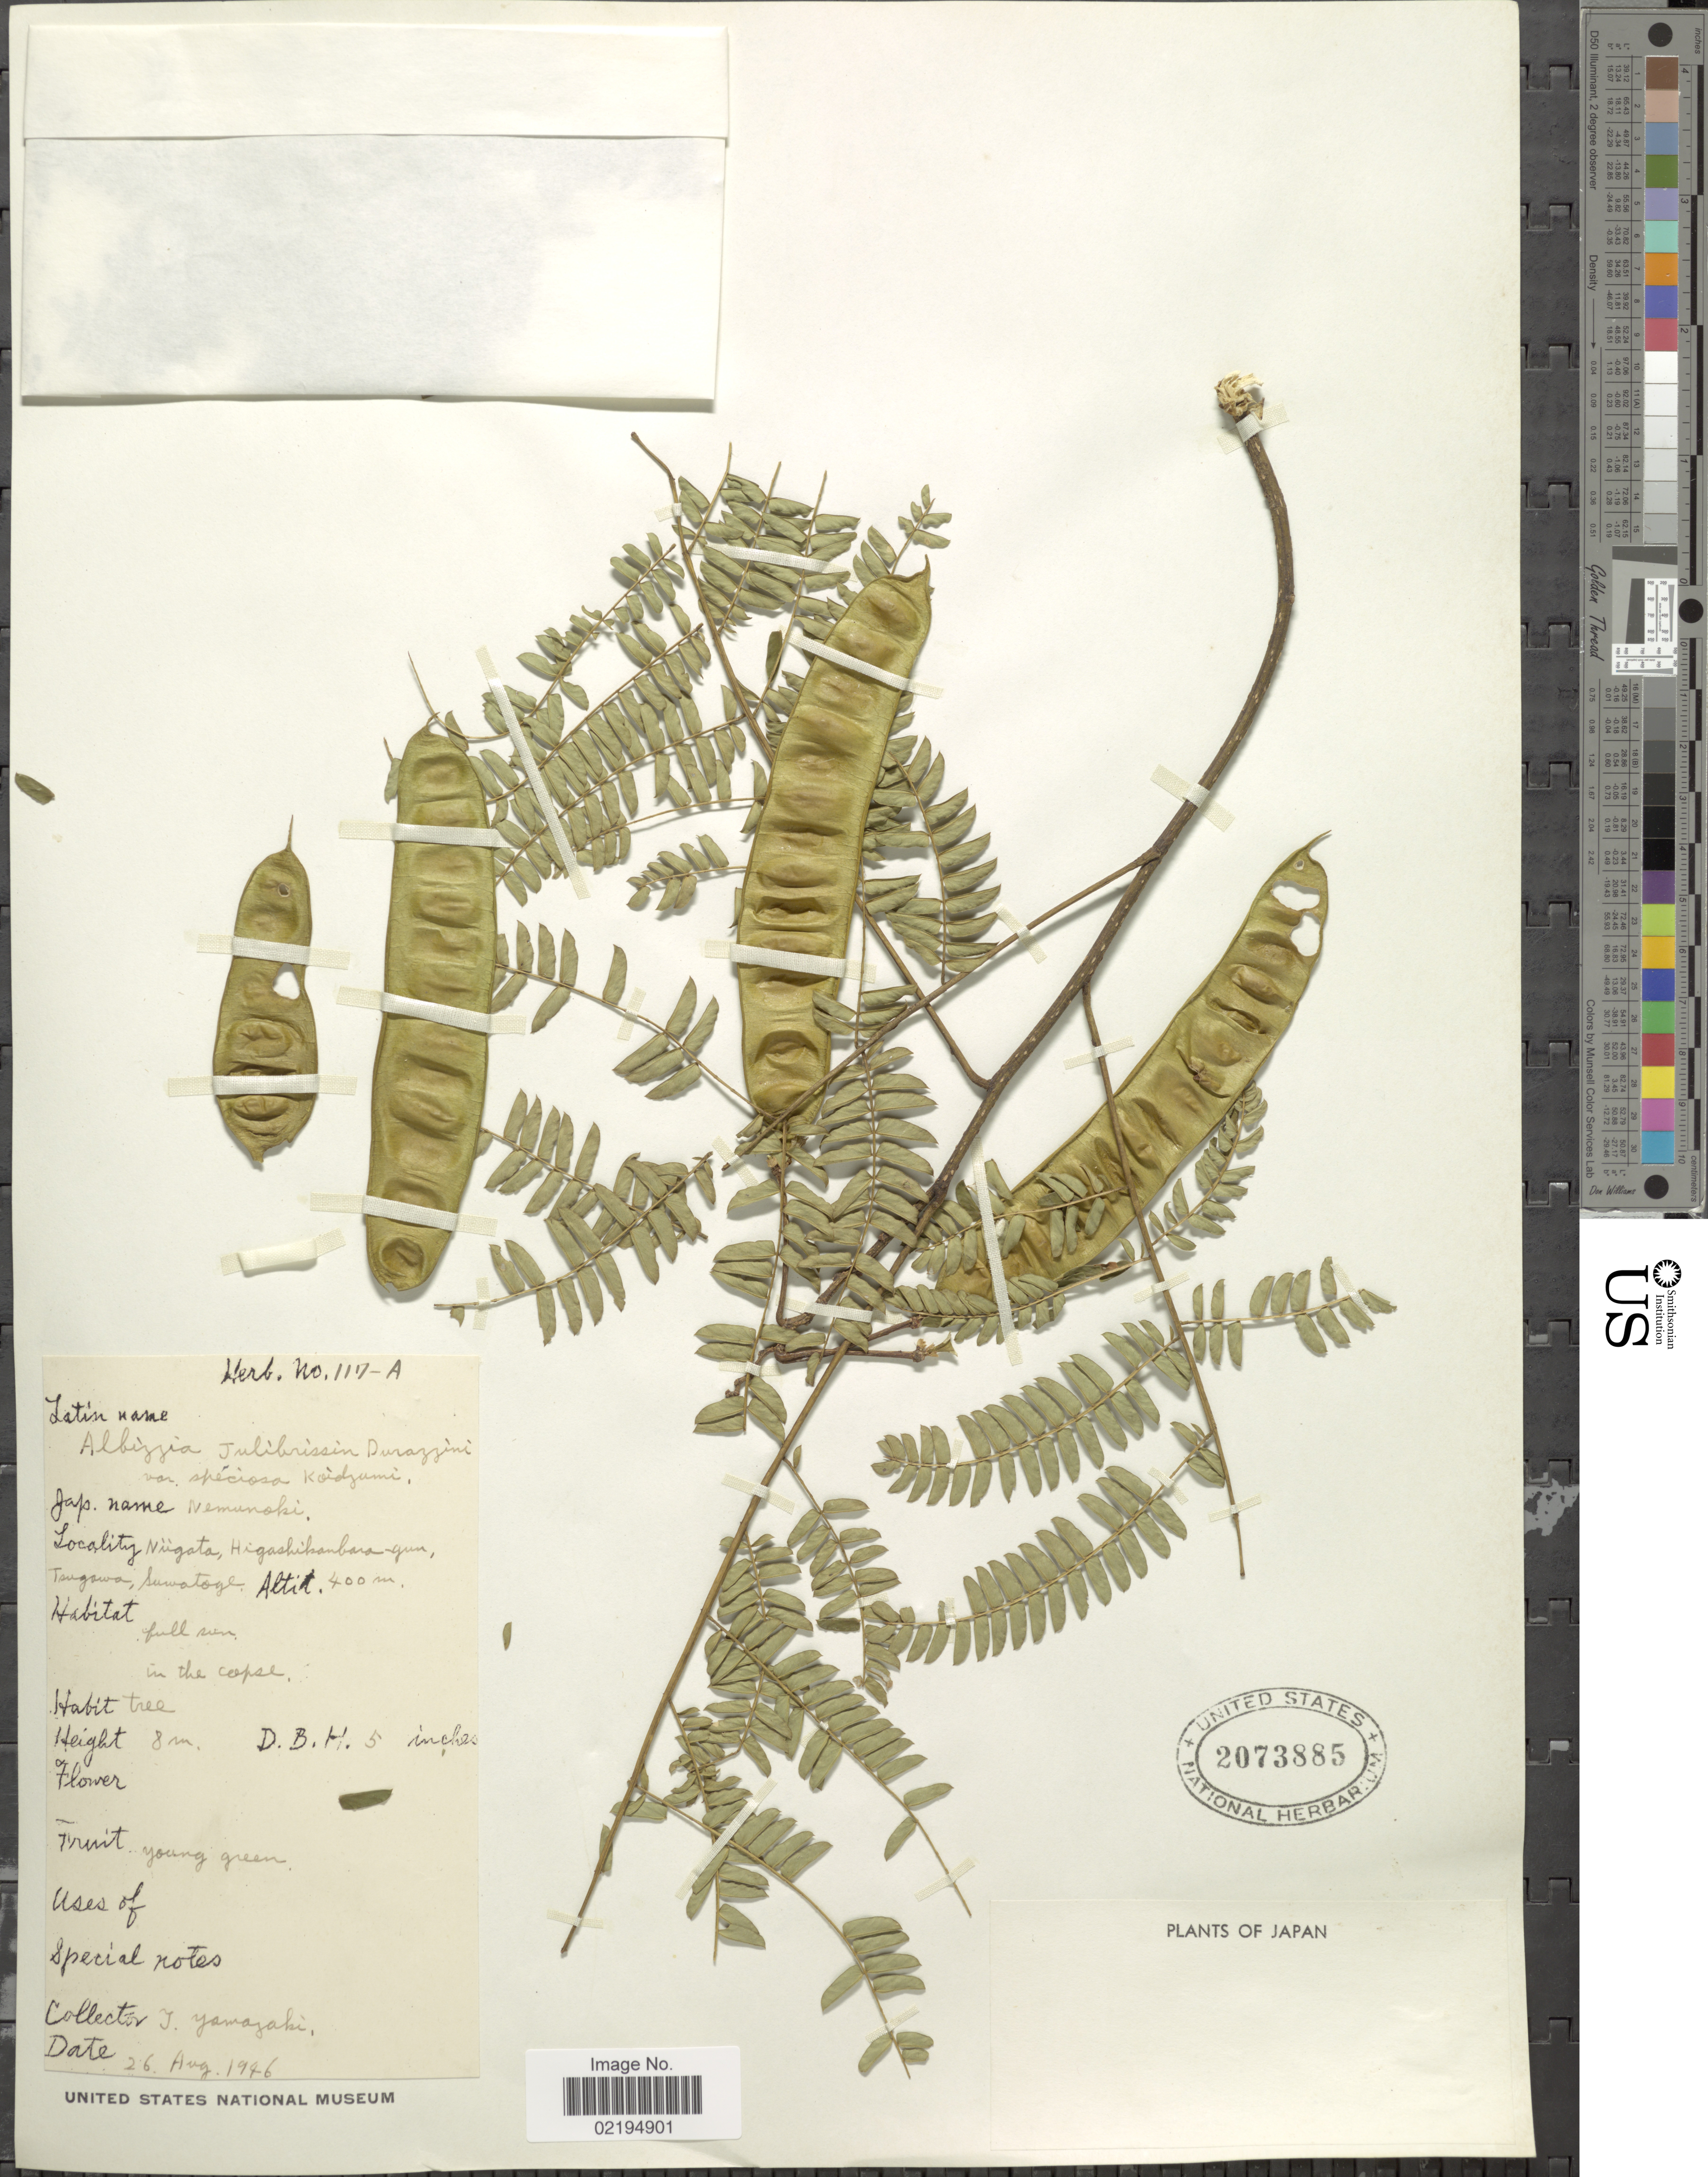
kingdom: Plantae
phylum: Tracheophyta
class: Magnoliopsida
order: Fabales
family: Fabaceae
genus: Albizia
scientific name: Albizia julibrissin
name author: Durazz.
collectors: T. Yamazaki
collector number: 117-A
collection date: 1976-08-26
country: Japan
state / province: Niigata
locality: Niigata, Higashikambara-gun, Tsugawa, Suwatoge.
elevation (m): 400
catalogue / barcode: US 2073885